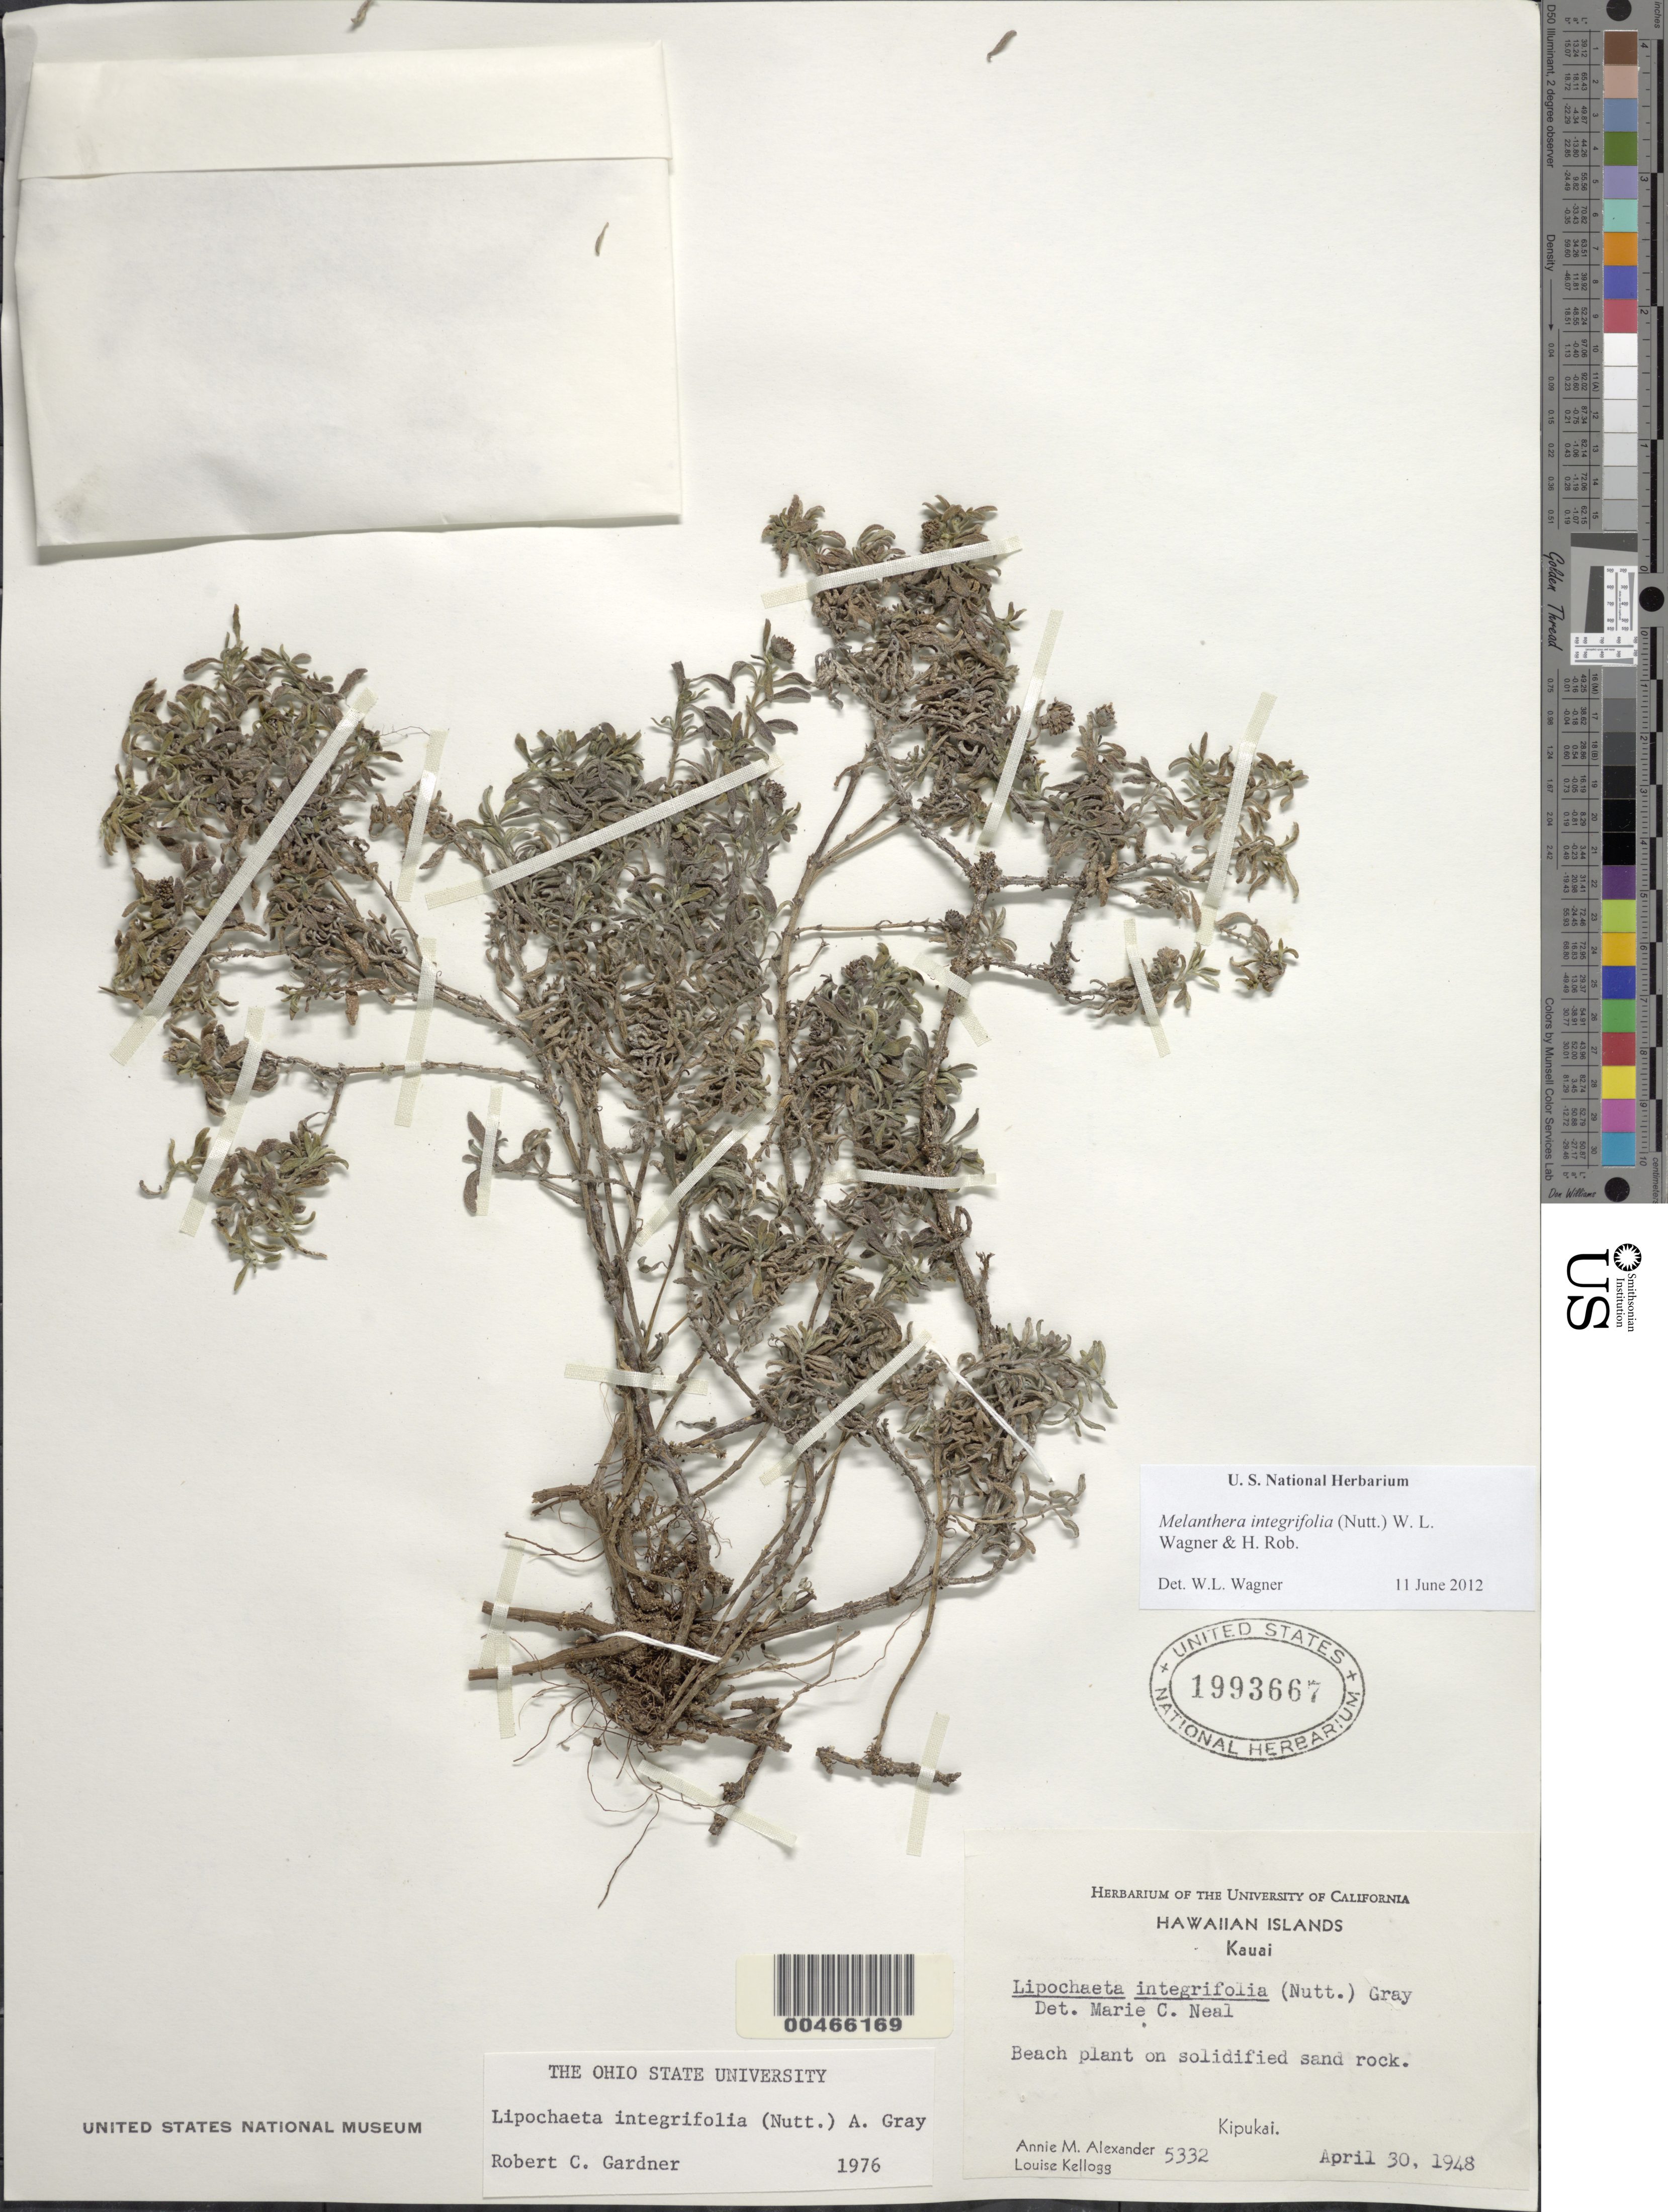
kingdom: Plantae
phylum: Tracheophyta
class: Magnoliopsida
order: Asterales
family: Asteraceae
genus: Wollastonia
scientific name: Wollastonia integrifolia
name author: (Nutt.) Orchard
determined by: Wagner, W. L., (BOT), Smithsonian Institution - National Museum of Natural History (UNITED STATES)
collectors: A. M. Alexander & L. Kellogg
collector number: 5332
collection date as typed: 30 Apr 1948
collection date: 1948-04-30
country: United States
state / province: Hawaii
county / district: Kauai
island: Kaua'i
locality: Kipukai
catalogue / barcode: US 1993667